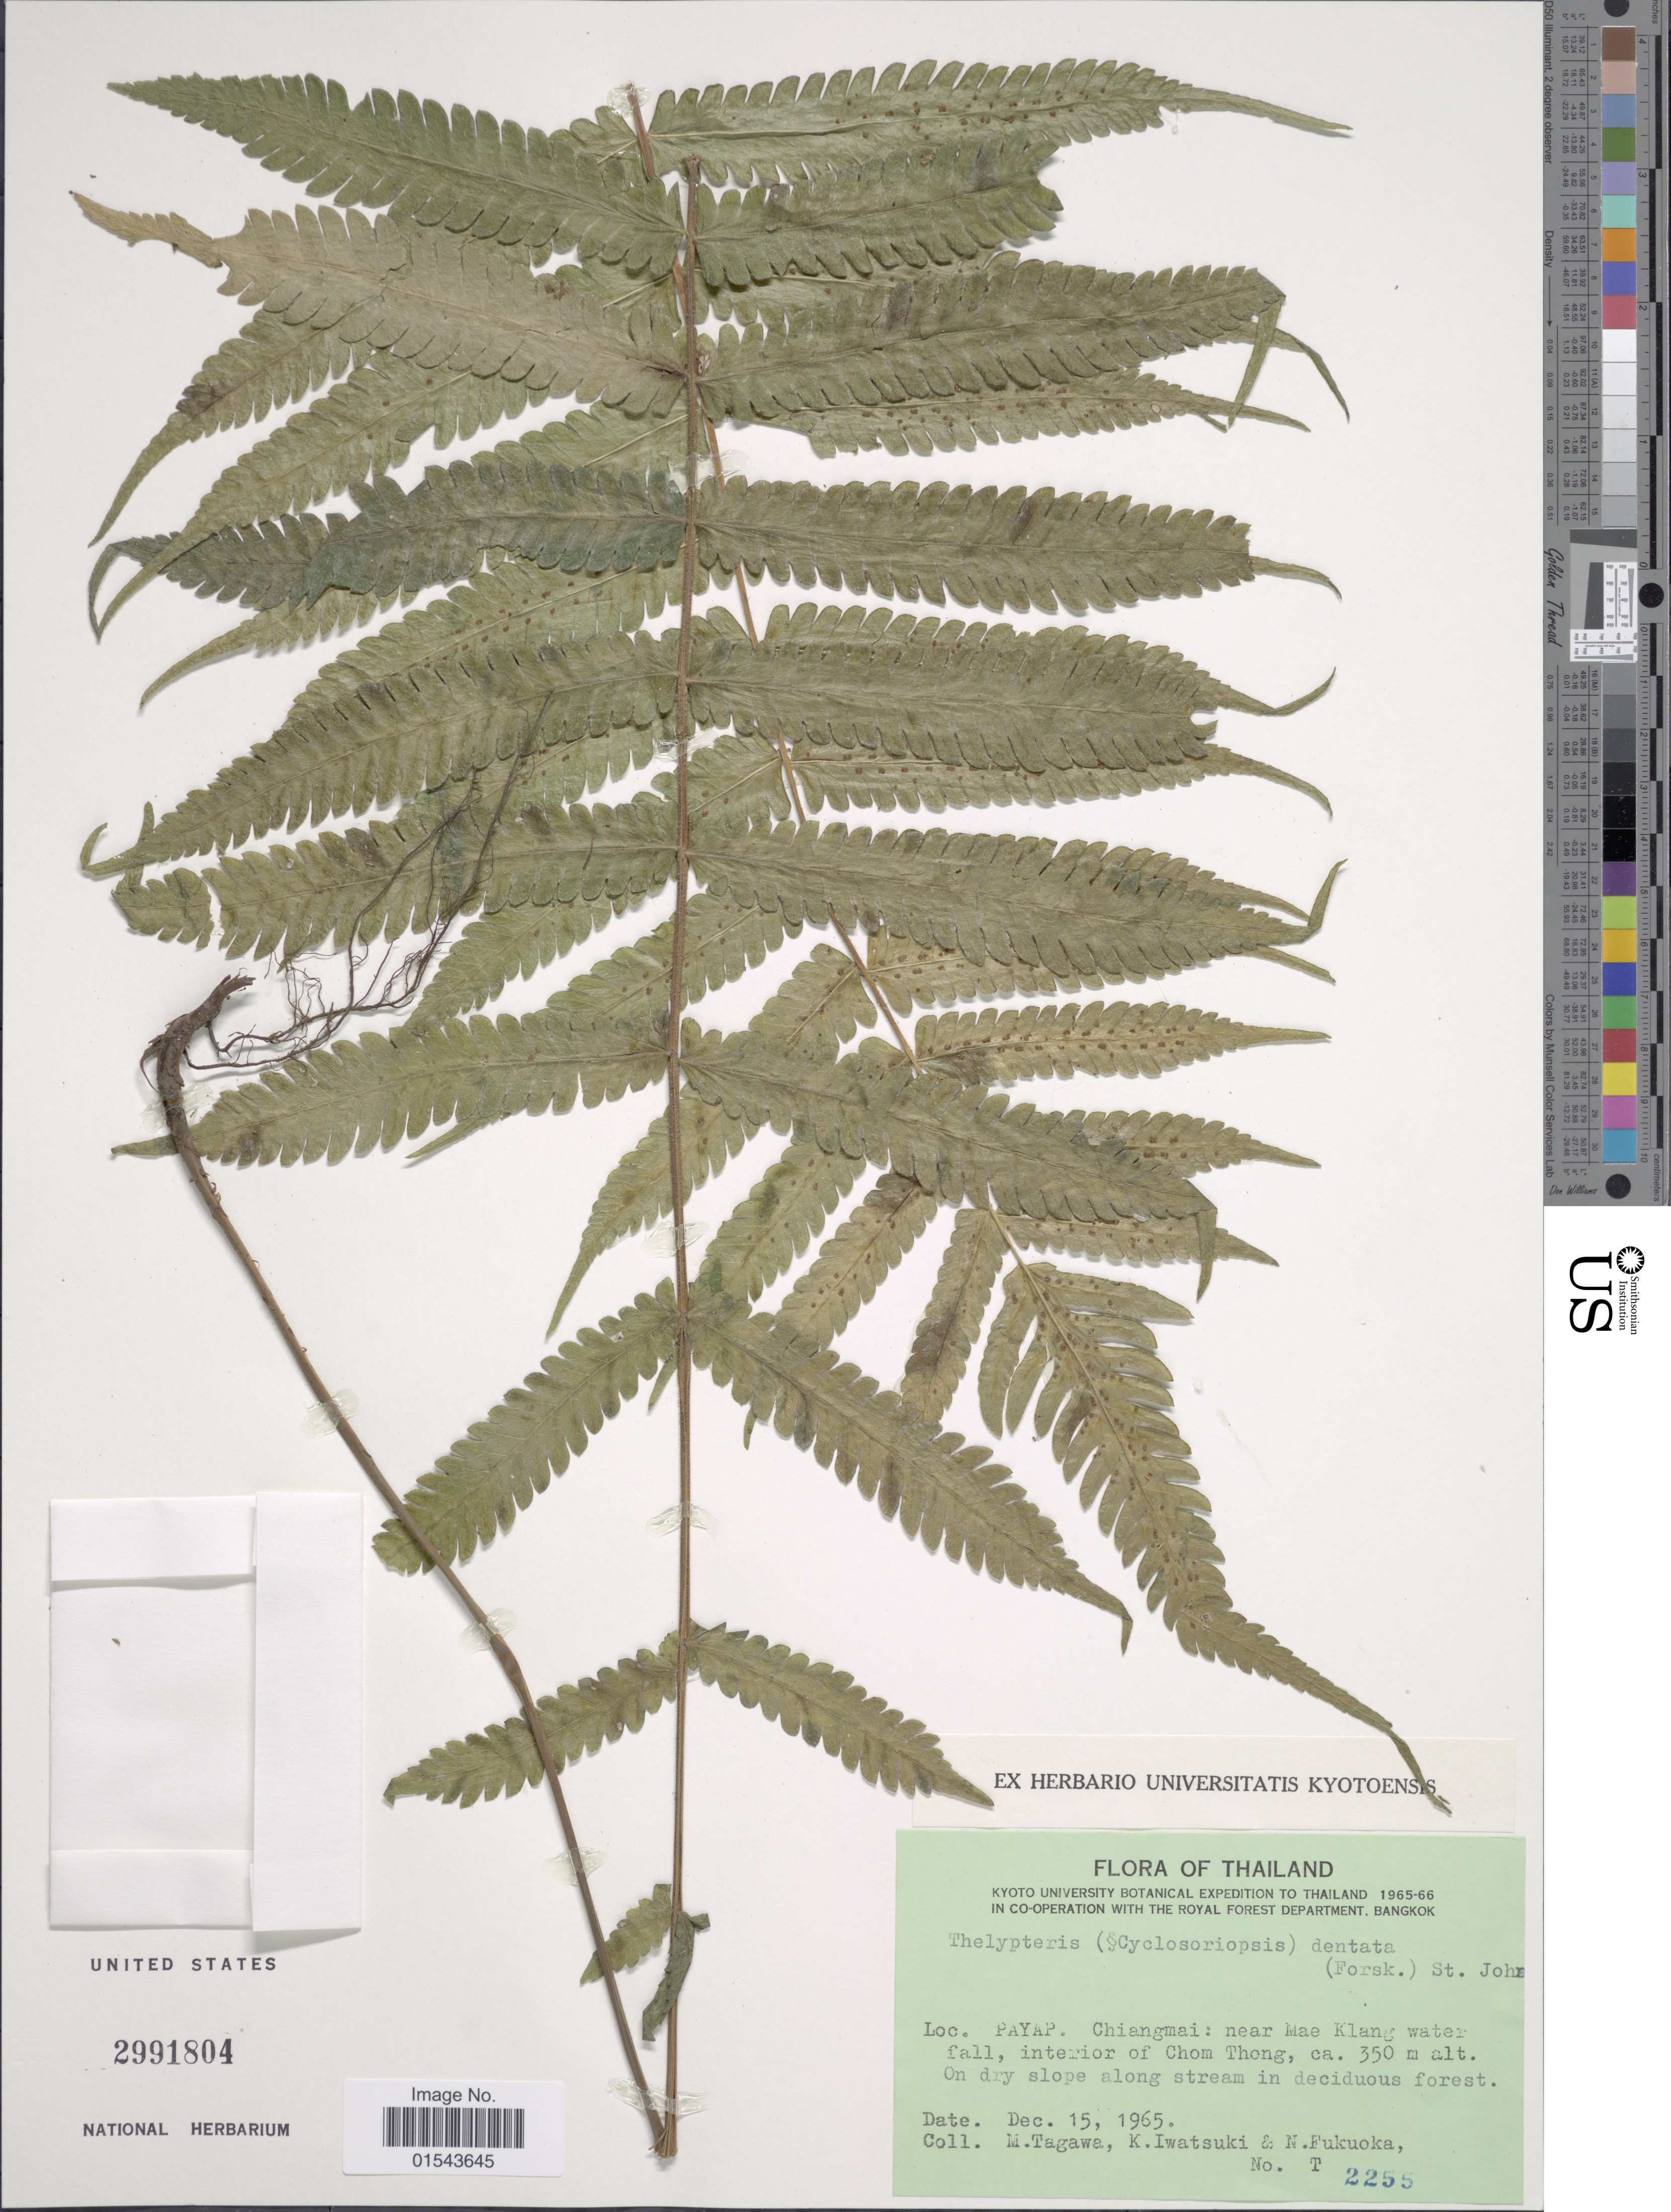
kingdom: Plantae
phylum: Tracheophyta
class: Polypodiopsida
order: Polypodiales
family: Thelypteridaceae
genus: Christella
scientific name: Christella dentata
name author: (Forssk.) Brownsey & Jermy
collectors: M. Tagawa, K. Iwatsuki & N. Fukuoka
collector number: T 2255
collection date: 1965-12-15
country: Thailand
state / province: Chiang Mai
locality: Payap. Chiangmai: near Me Klang waterfall, interior of Chom Thong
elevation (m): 350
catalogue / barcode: US 2991804